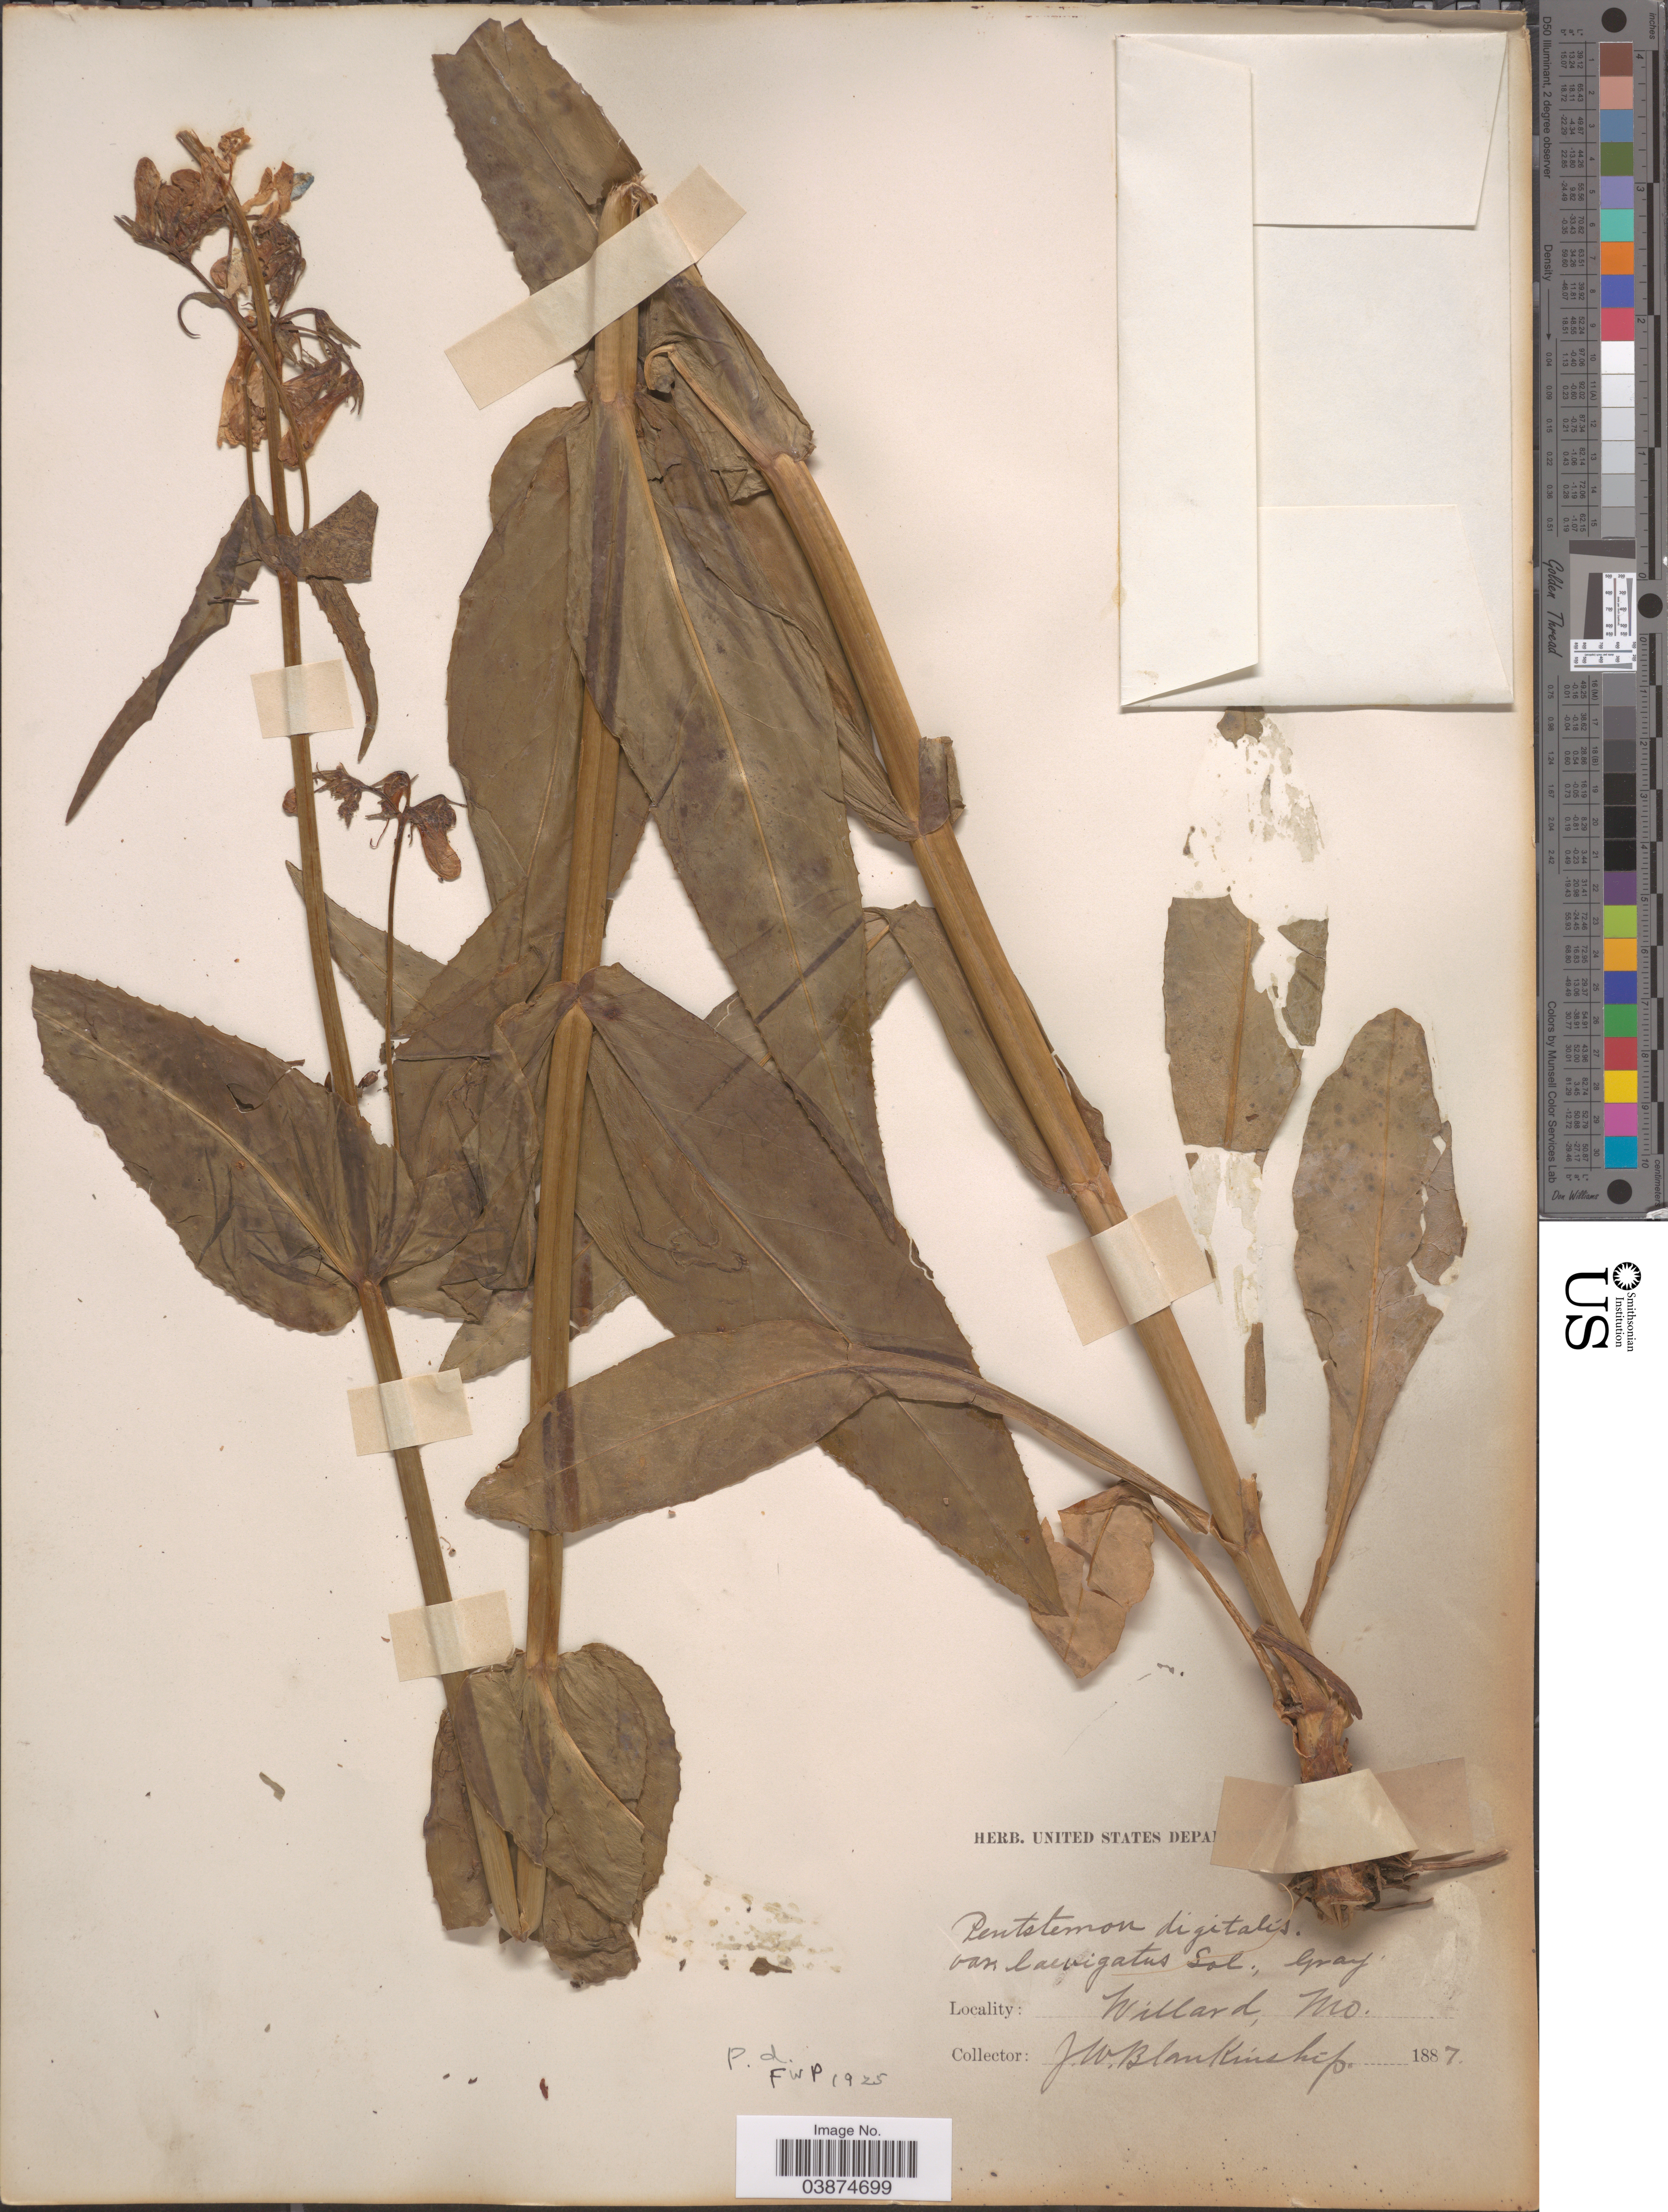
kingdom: Plantae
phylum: Tracheophyta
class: Magnoliopsida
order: Lamiales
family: Plantaginaceae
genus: Penstemon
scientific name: Penstemon digitalis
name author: Nutt. ex Sims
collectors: J. W. Blankinship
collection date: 1887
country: United States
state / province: Missouri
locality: Willard.